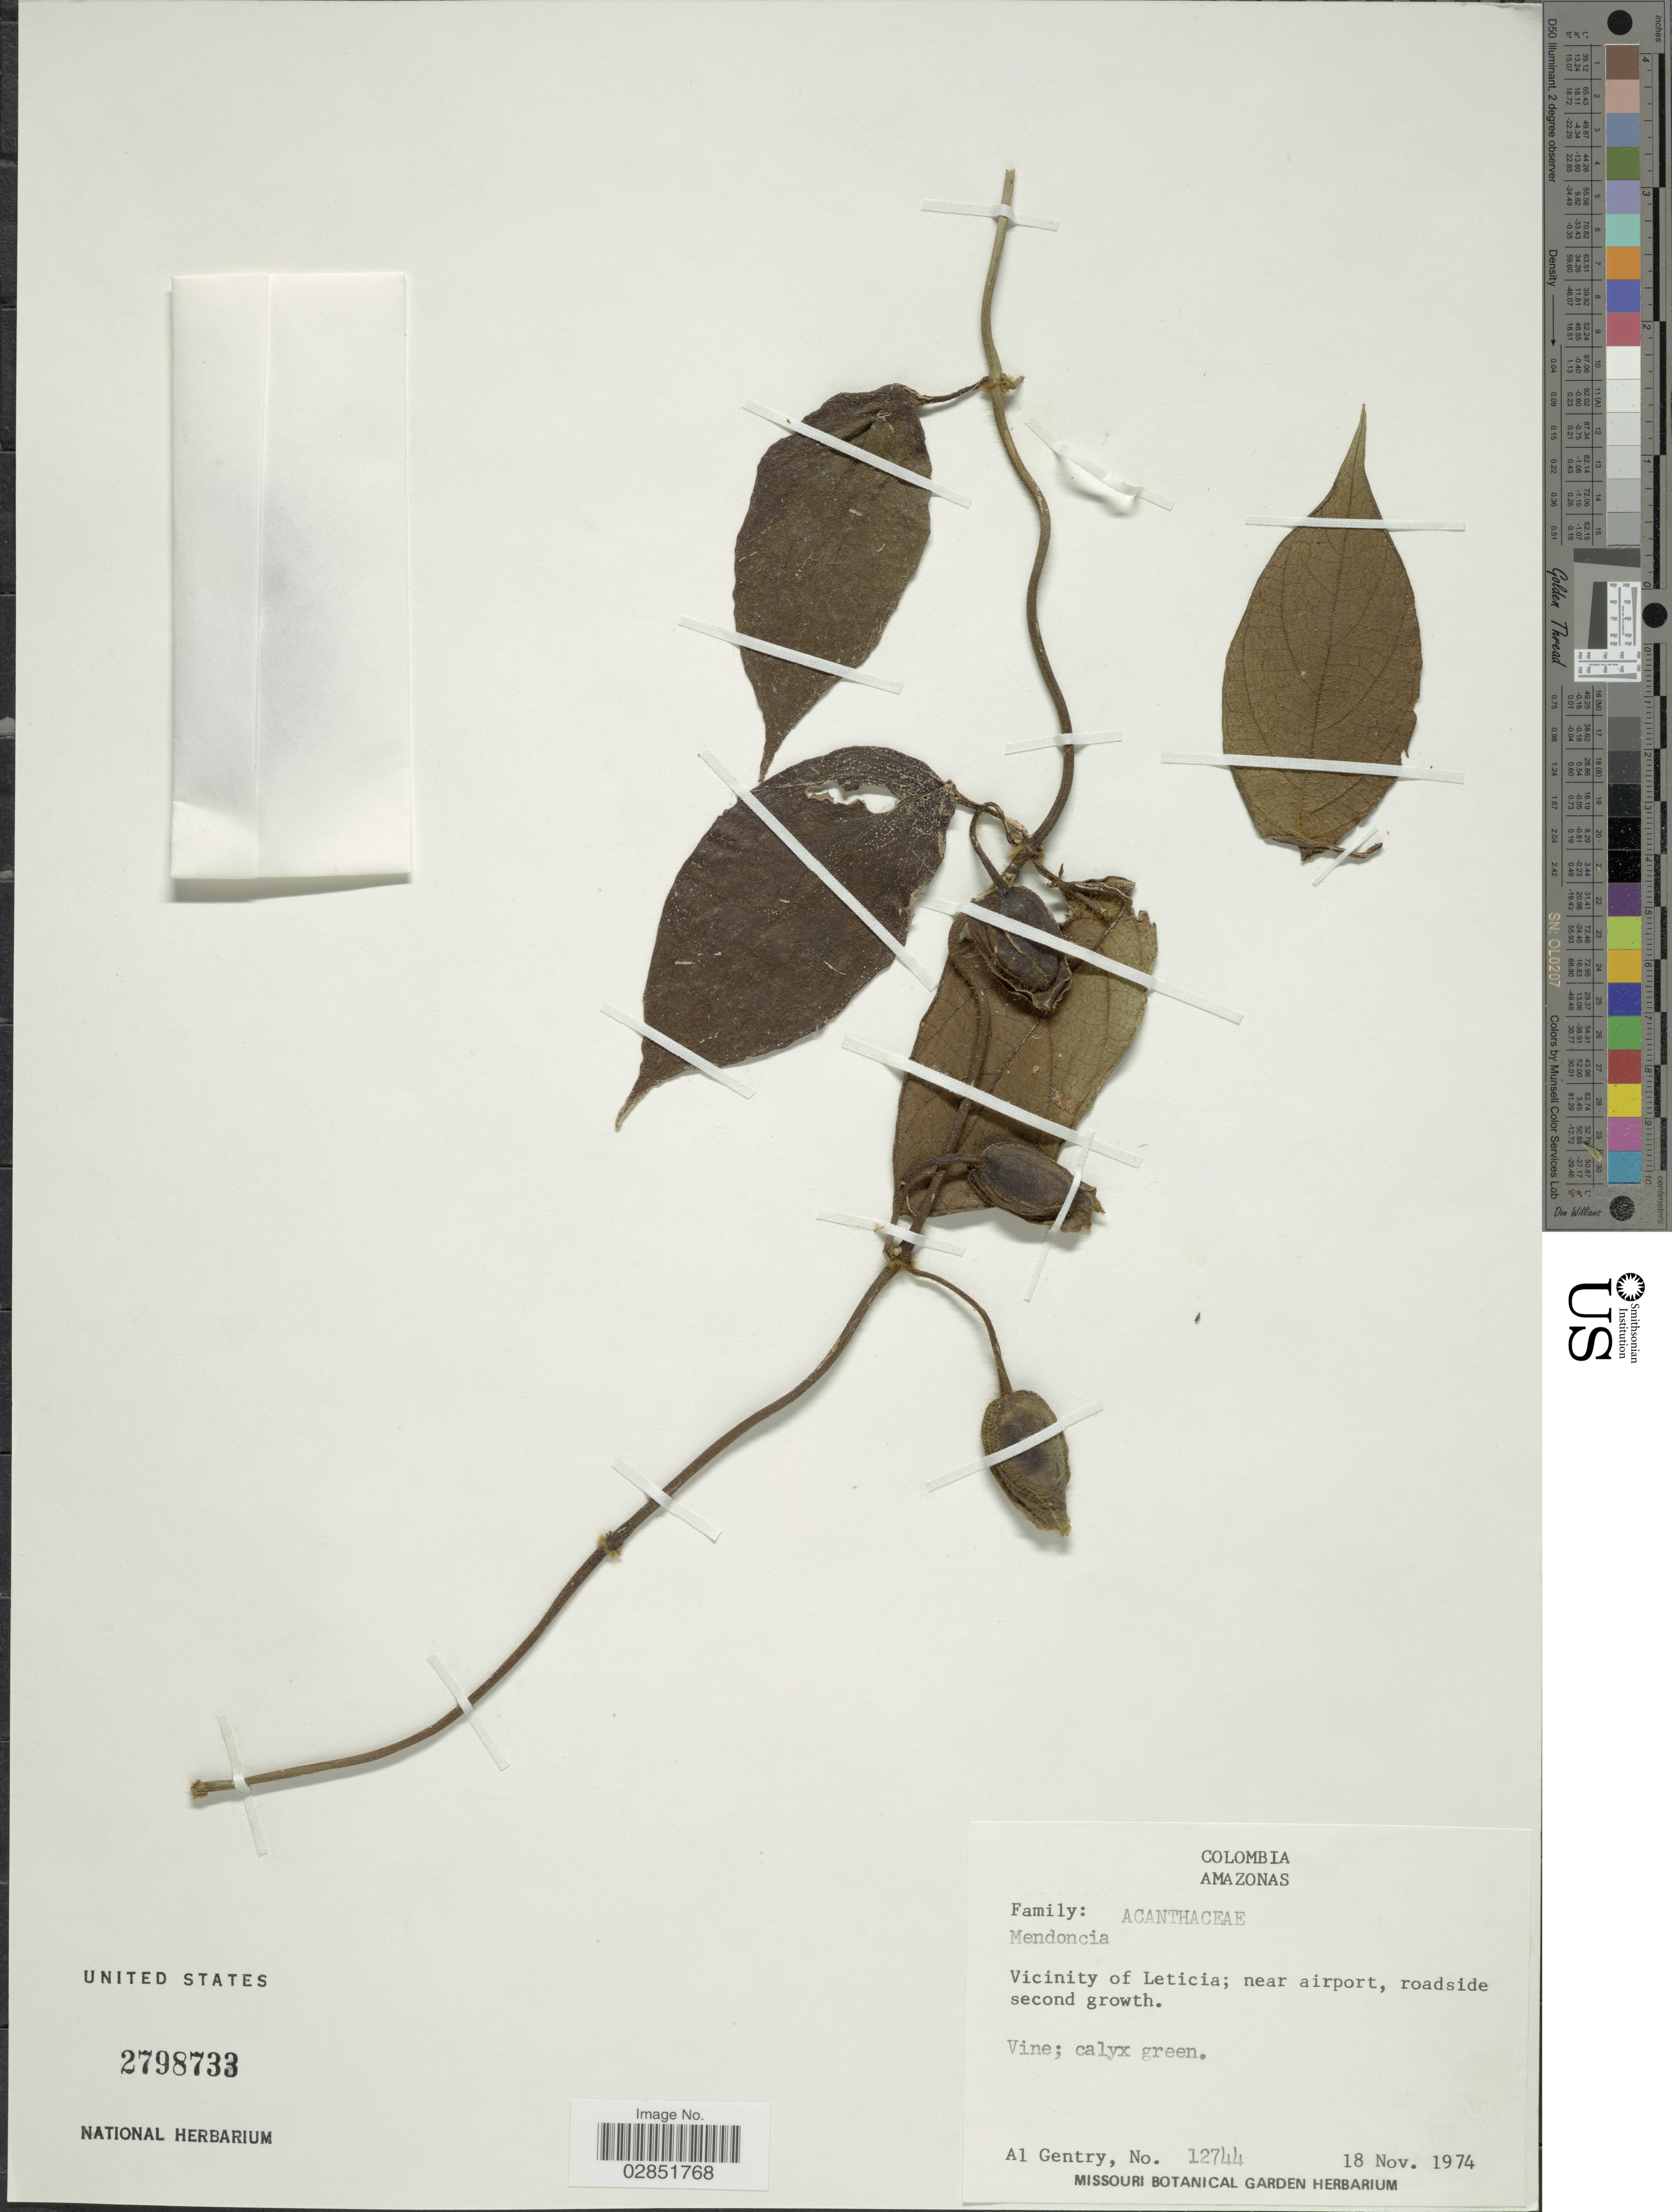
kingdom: Plantae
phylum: Tracheophyta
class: Magnoliopsida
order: Lamiales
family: Acanthaceae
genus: Mendoncia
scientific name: Mendoncia sp.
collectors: A. H. Gentry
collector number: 12744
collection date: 1974-11-18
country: Colombia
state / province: Amazônas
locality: Vicinity of Leticia; near airport.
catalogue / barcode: US 2798733